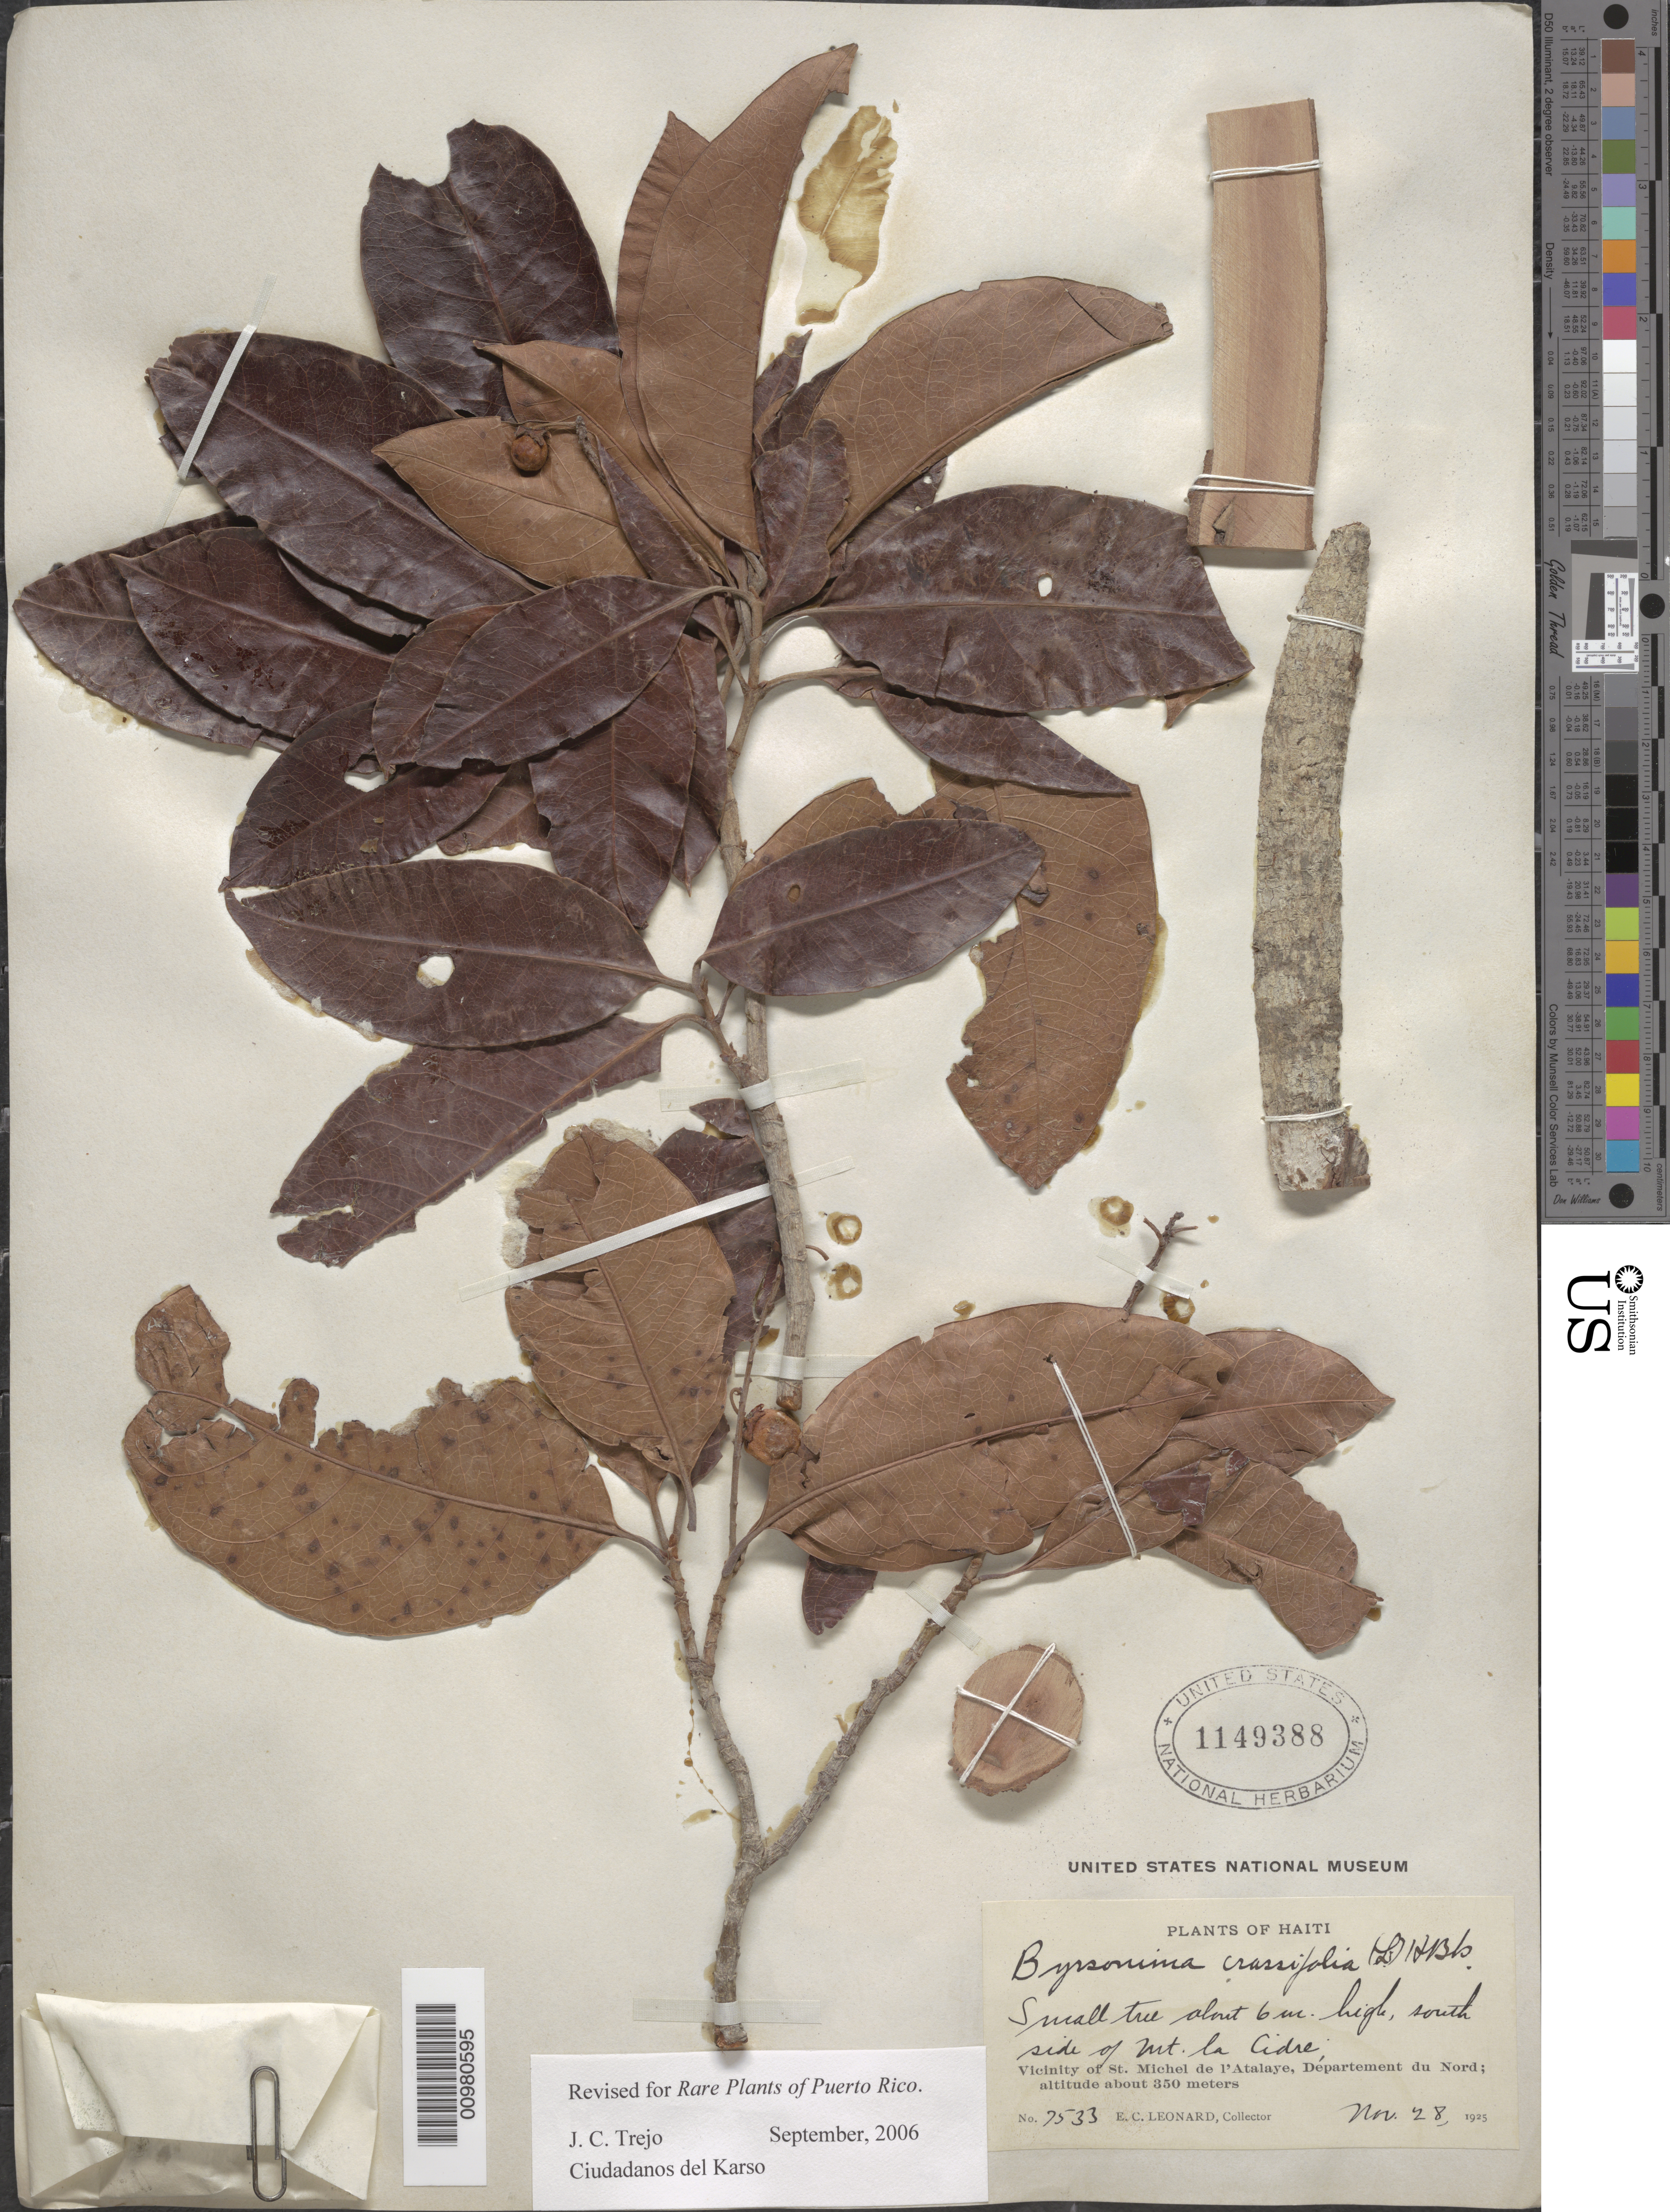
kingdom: Plantae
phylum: Tracheophyta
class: Magnoliopsida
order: Malpighiales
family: Malpighiaceae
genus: Byrsonima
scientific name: Byrsonima crassifolia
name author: (L.) Kunth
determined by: Trejo-Torres, J. C.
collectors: E. C. Leonard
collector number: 7533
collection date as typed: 28 Nov 1925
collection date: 1925-11-28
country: Haiti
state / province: Nord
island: Hispaniola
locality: Vicinity of St. Michel de l'Atalaye; south side of Mt. La Cidre.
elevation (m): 350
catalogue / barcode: US 1149388